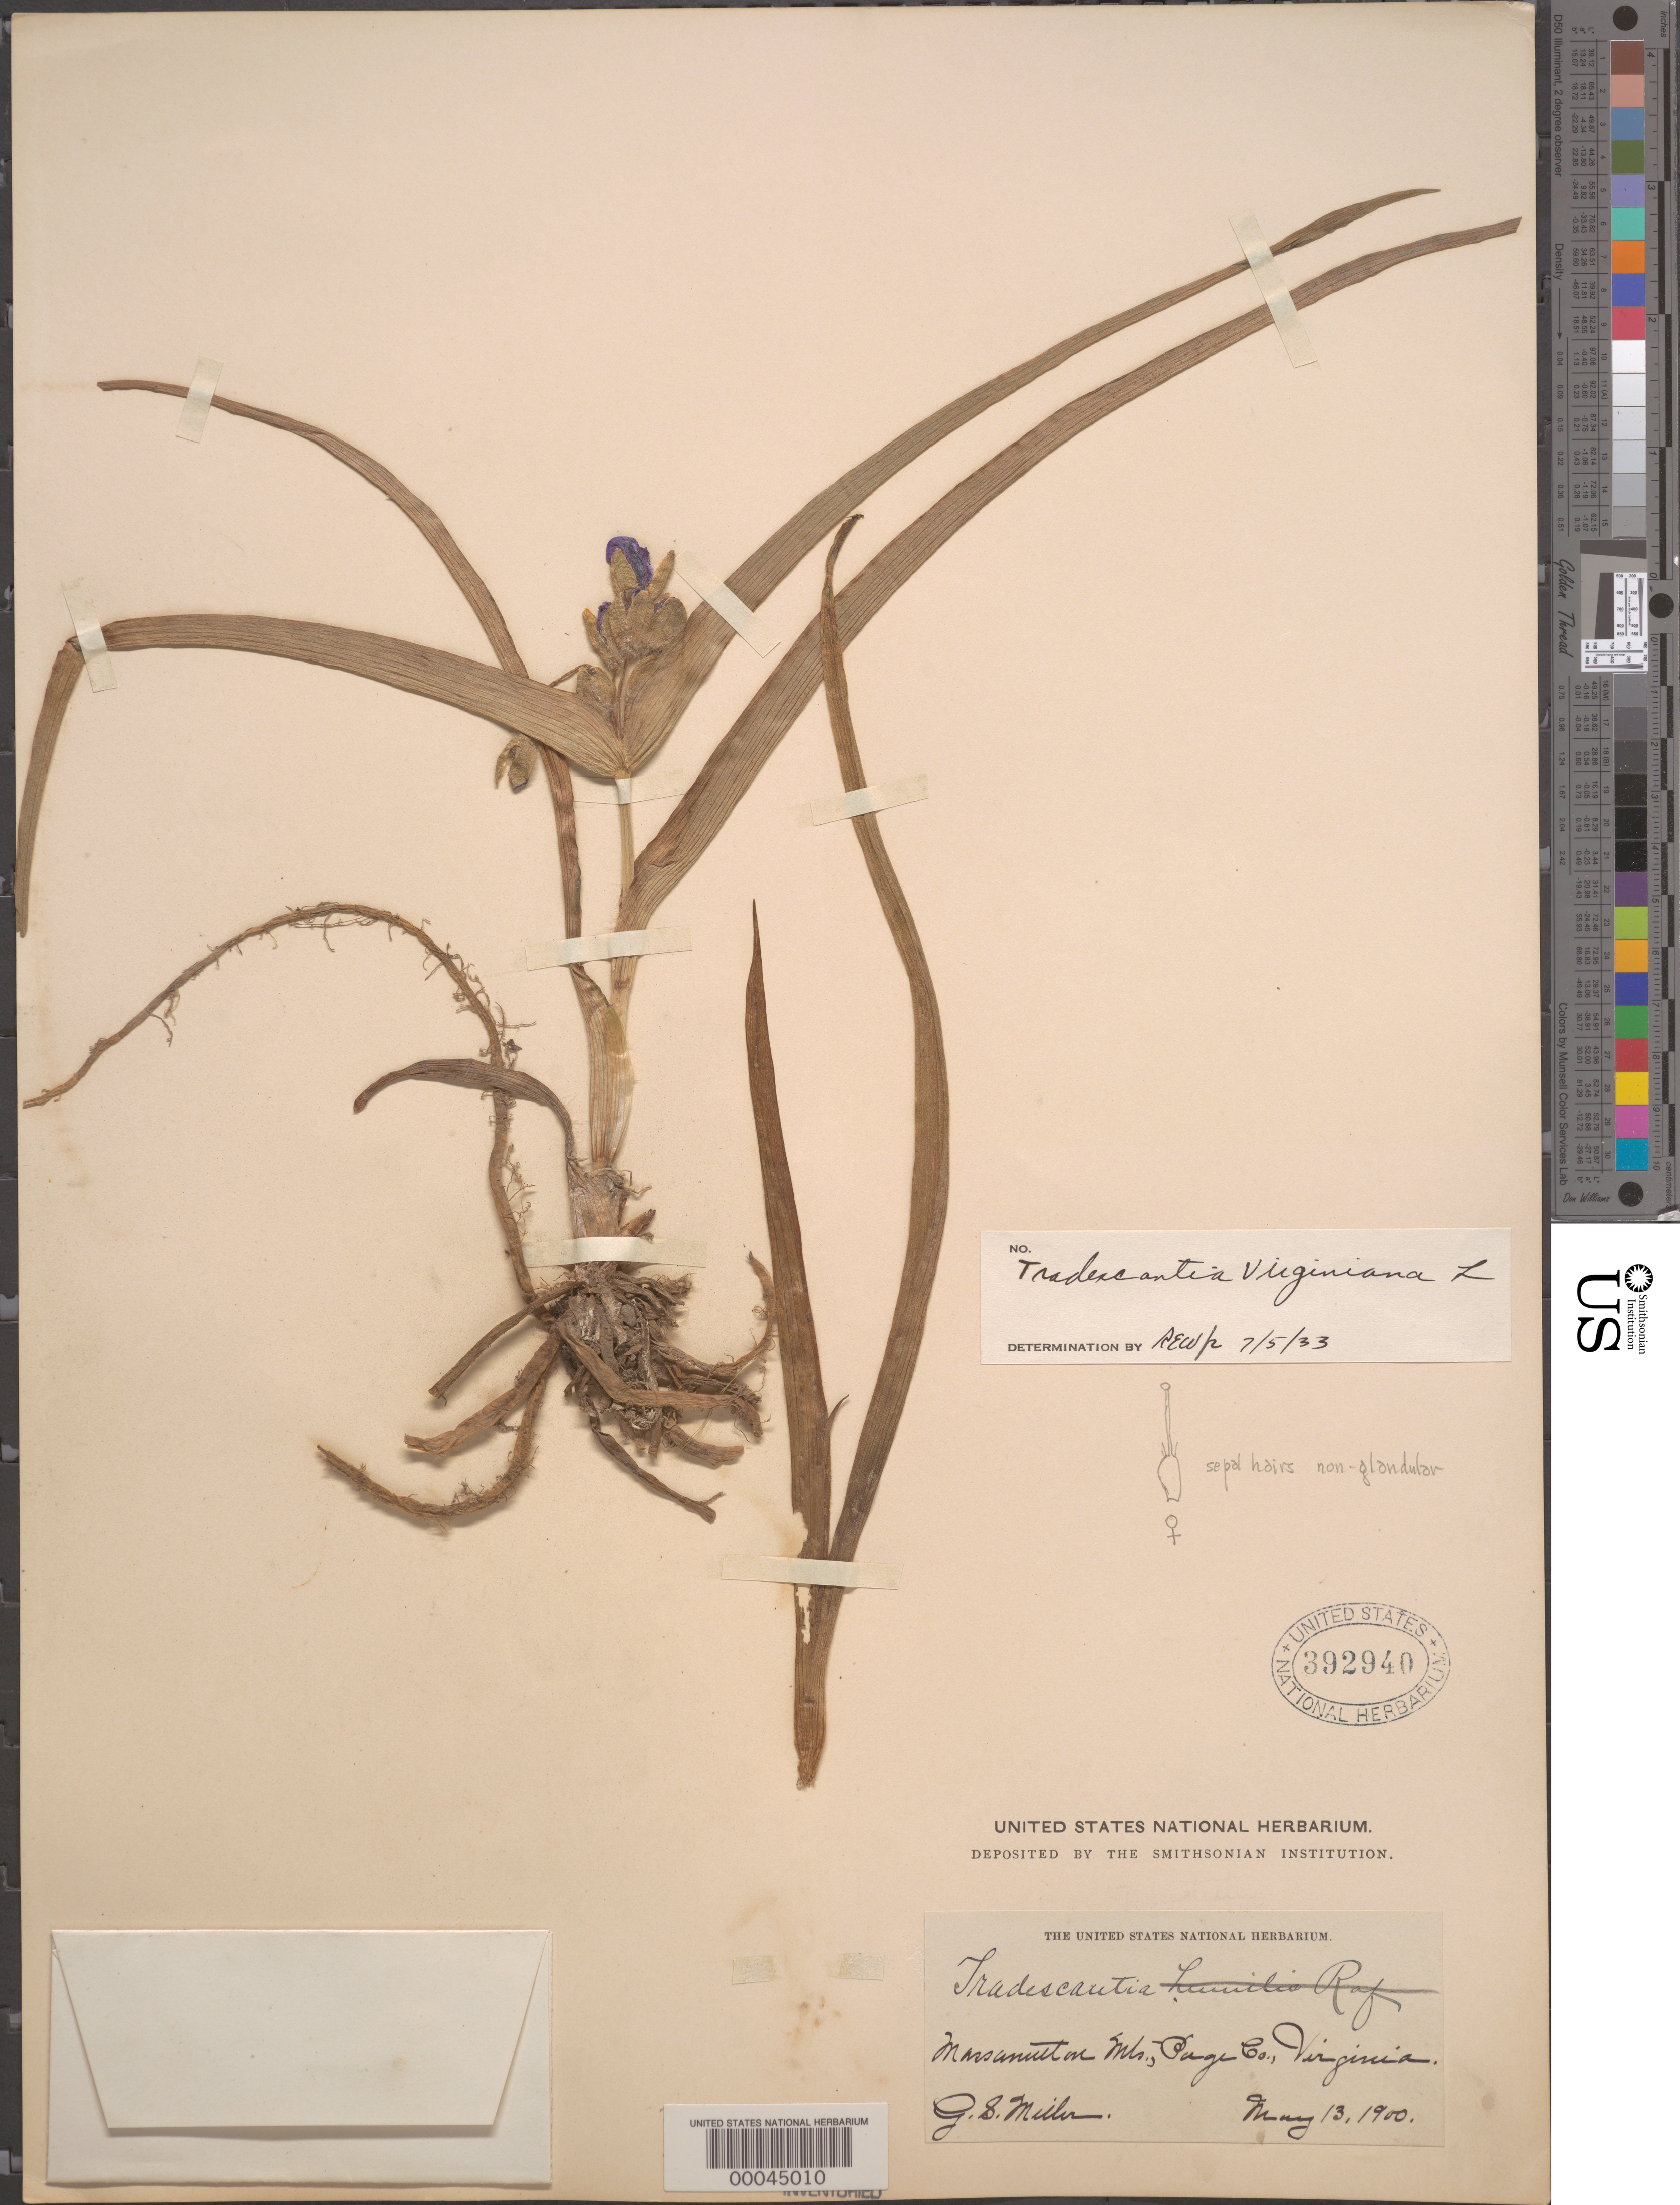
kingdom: Plantae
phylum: Tracheophyta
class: Liliopsida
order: Commelinales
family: Commelinaceae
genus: Tradescantia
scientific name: Tradescantia virginiana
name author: L.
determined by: Woodward, R. E.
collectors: G. S. Miller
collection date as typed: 13 May 1900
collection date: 1900-05-13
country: United States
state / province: Virginia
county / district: Page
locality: Massanutton mts.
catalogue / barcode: US 392940